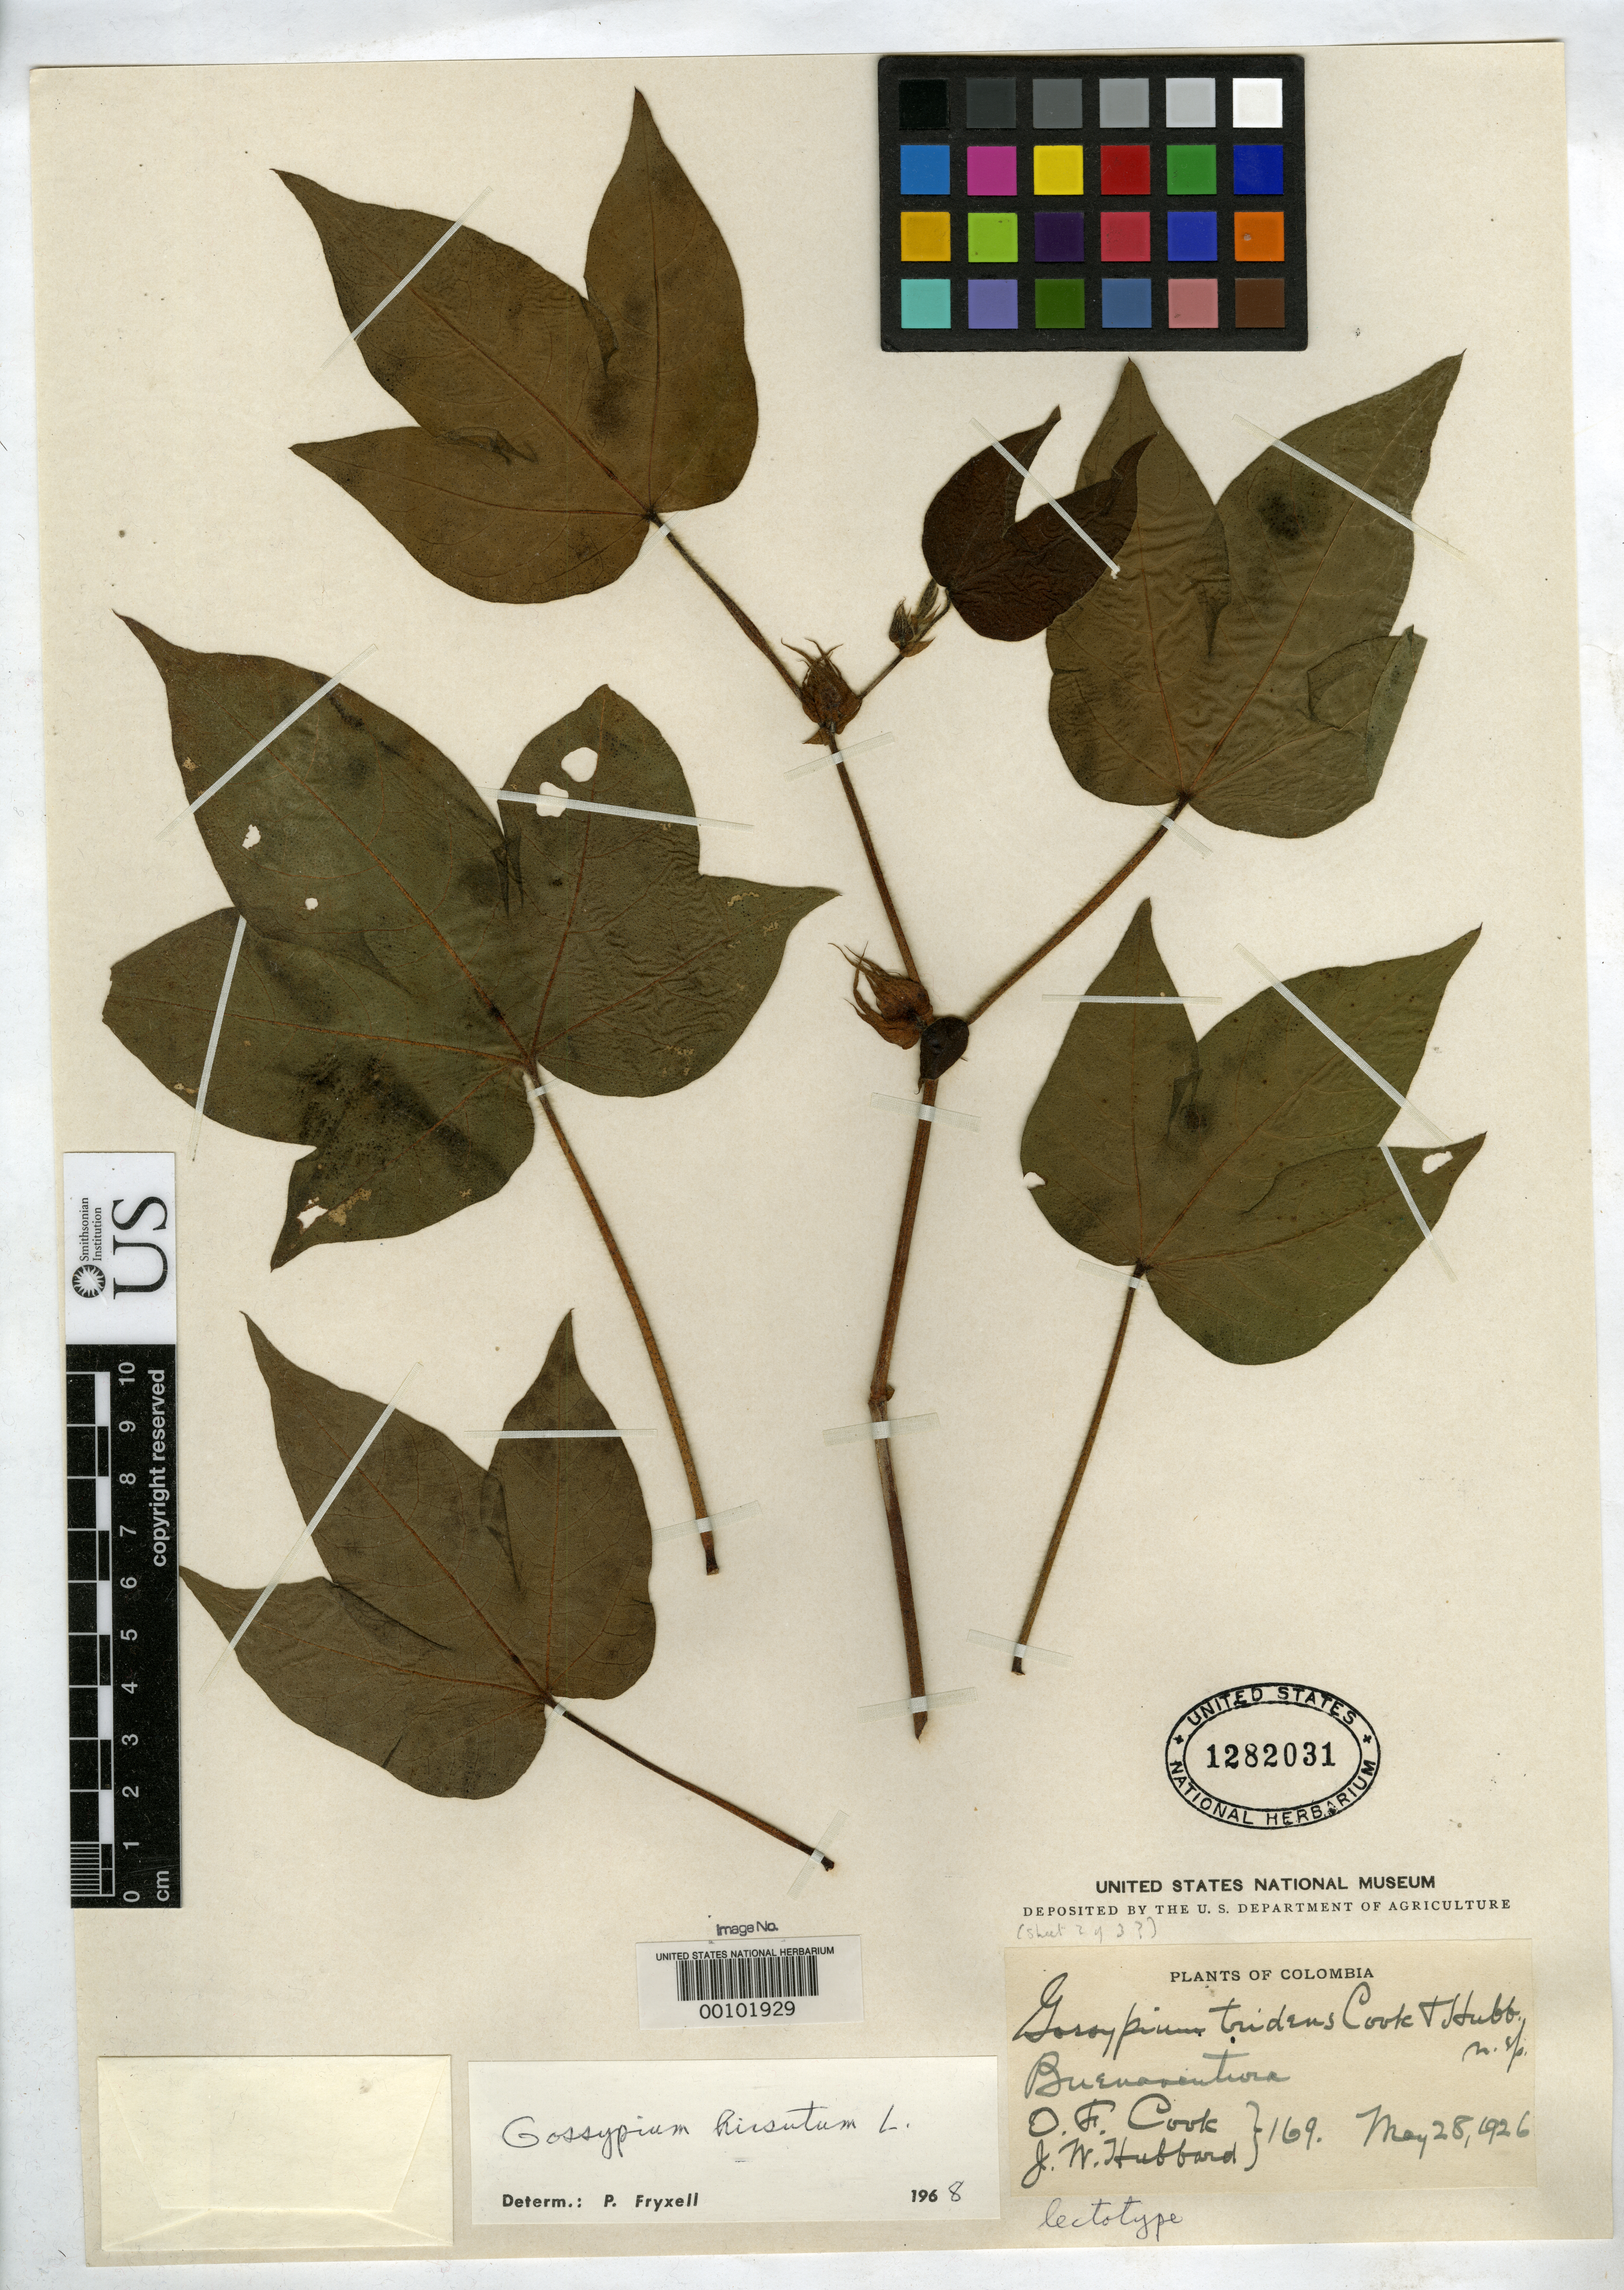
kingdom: Plantae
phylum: Tracheophyta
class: Magnoliopsida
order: Malvales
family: Malvaceae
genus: Gossypium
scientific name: Gossypium tridens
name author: O.F. Cook & J.W. Hubb.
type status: Syntype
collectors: O. F. Cook & J. W. Hubbard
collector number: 169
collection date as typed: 28 May 1926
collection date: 1926-05-28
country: Colombia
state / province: Valle del Cauca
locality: Buena Ventura.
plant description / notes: One of 3 sheets with consecutive USNH numbers (1282030, 1282031, 1282032); syntypes or holotype on 3 sheets? [USNH 1282031 annotated as "lectotype" by Fryxell but no publication of lectotypification found.]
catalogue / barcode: US 1282031